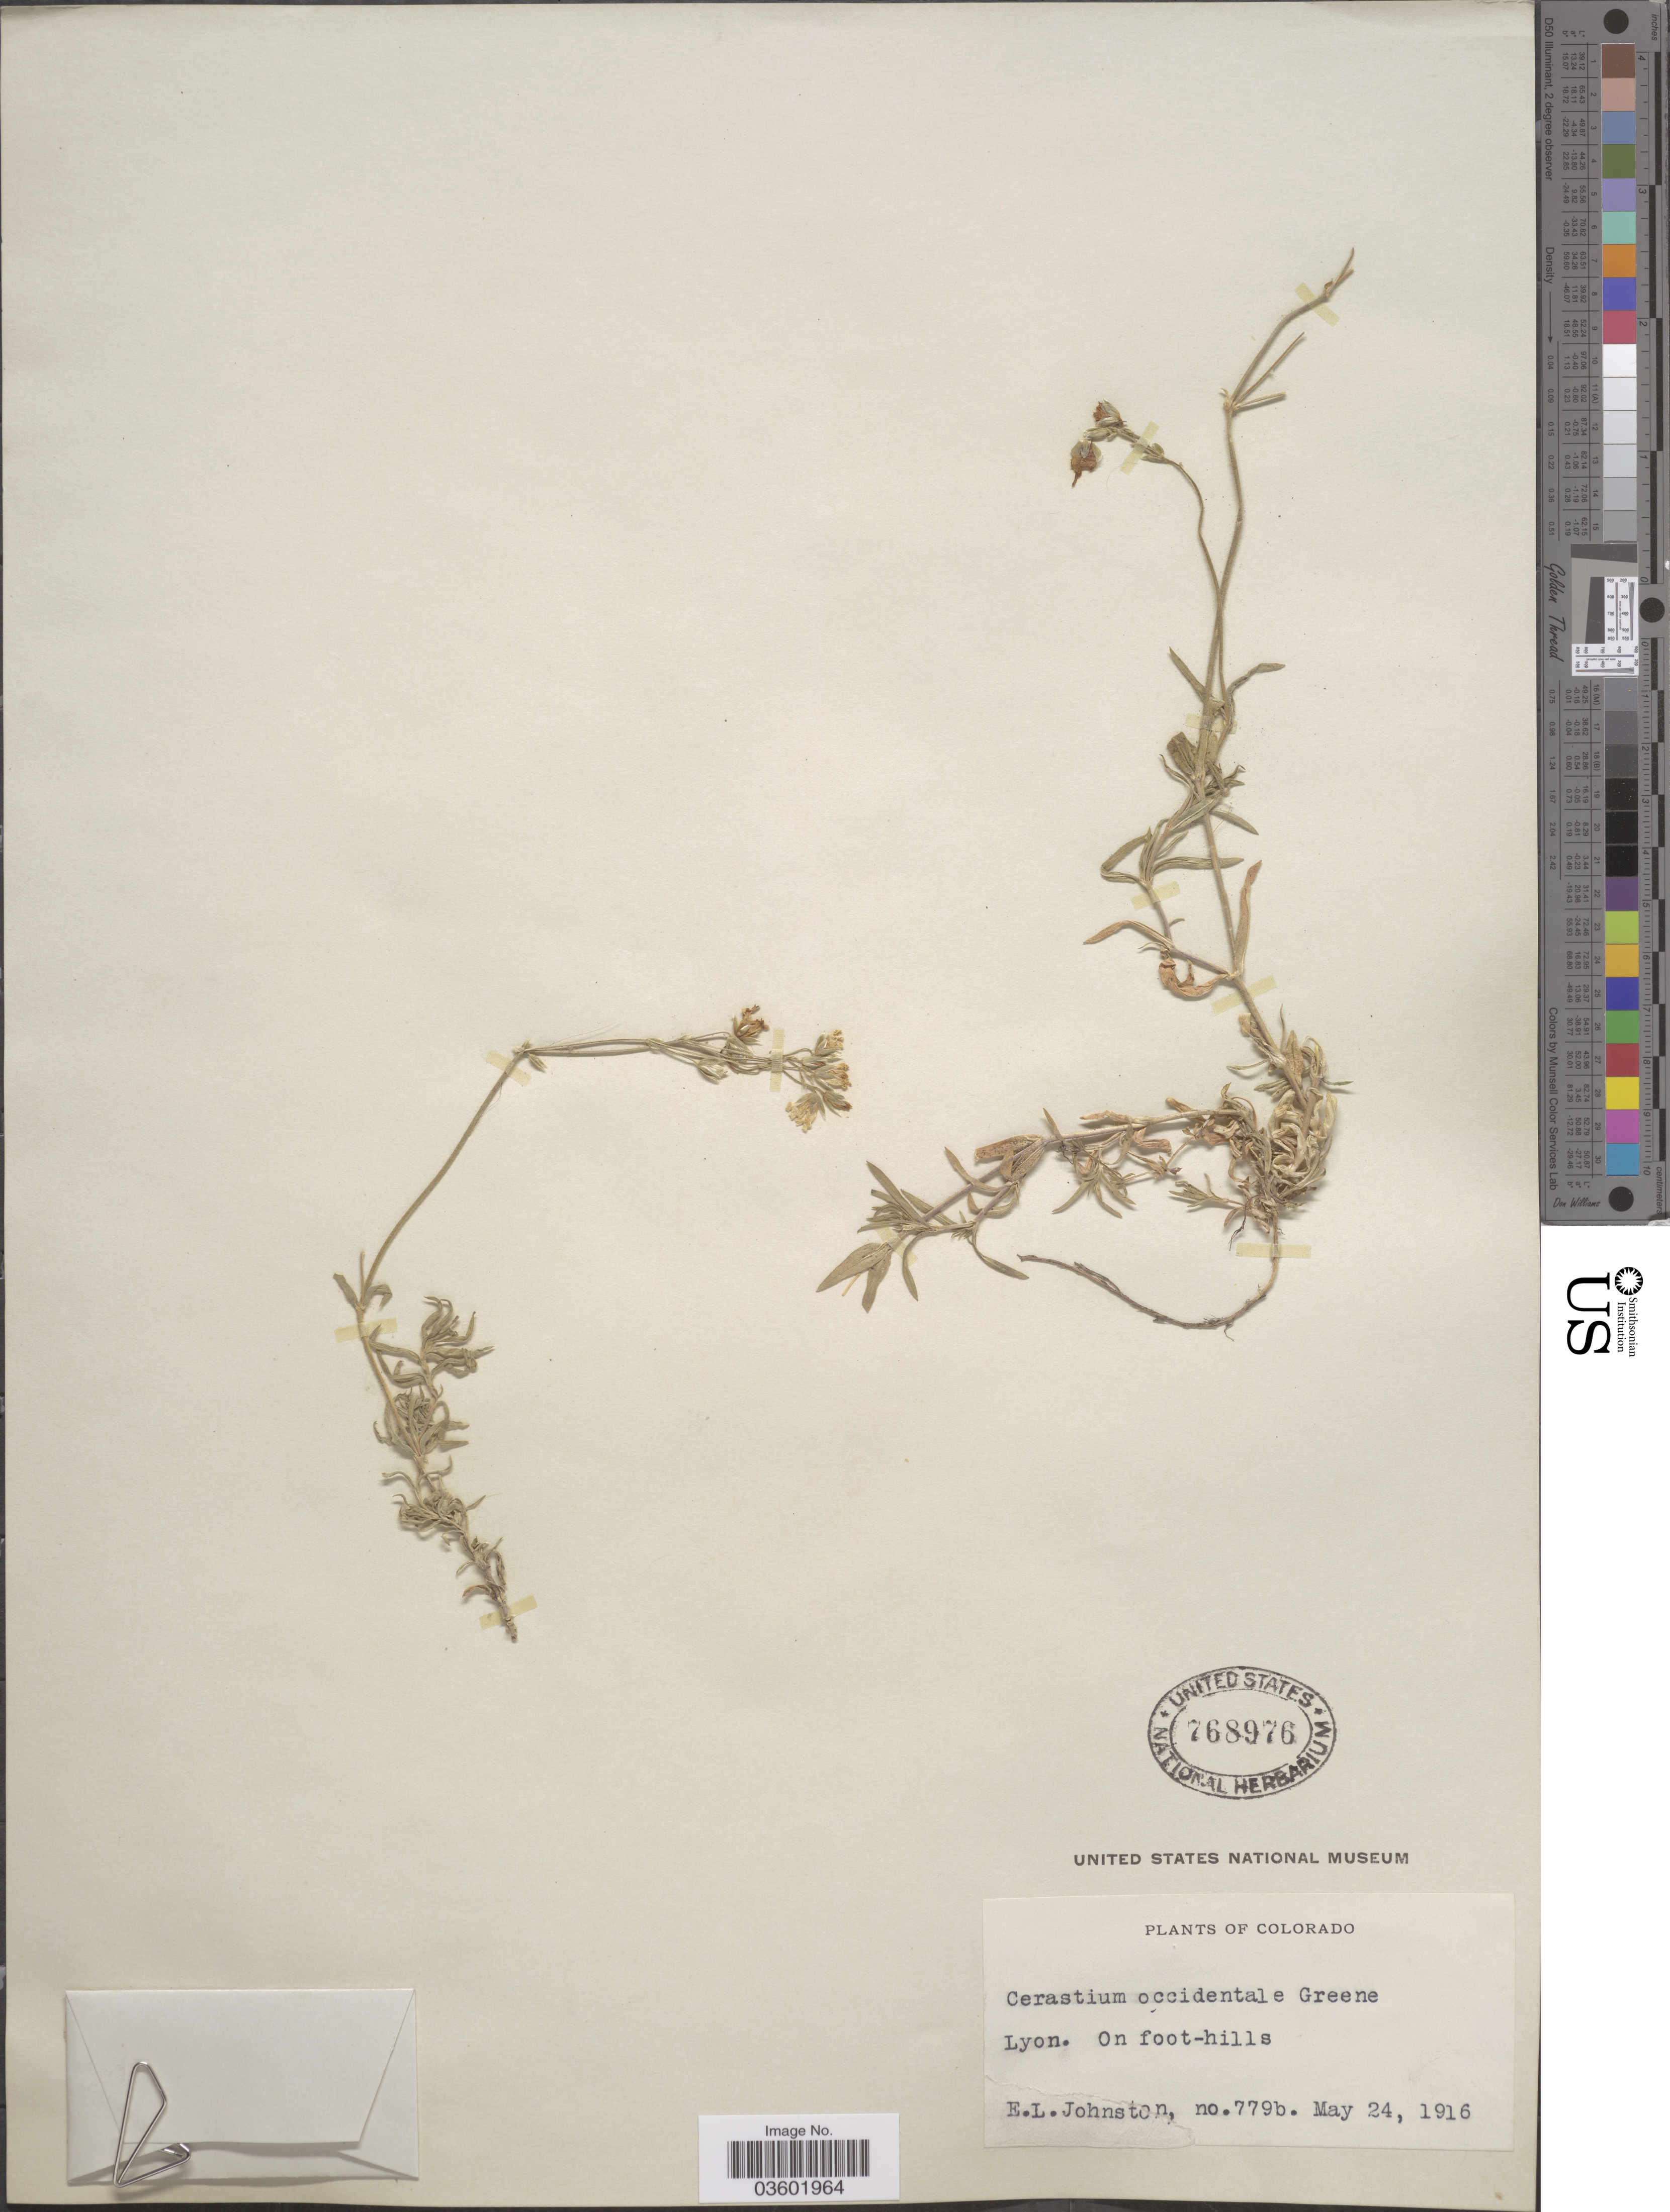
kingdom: Plantae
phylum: Tracheophyta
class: Magnoliopsida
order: Caryophyllales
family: Caryophyllaceae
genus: Cerastium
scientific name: Cerastium occidentale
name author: Greene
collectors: E. L. Johnston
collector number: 779b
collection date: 1916-05-24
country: United States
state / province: Colorado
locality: Lyon. On foot-hills.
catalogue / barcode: US 768976